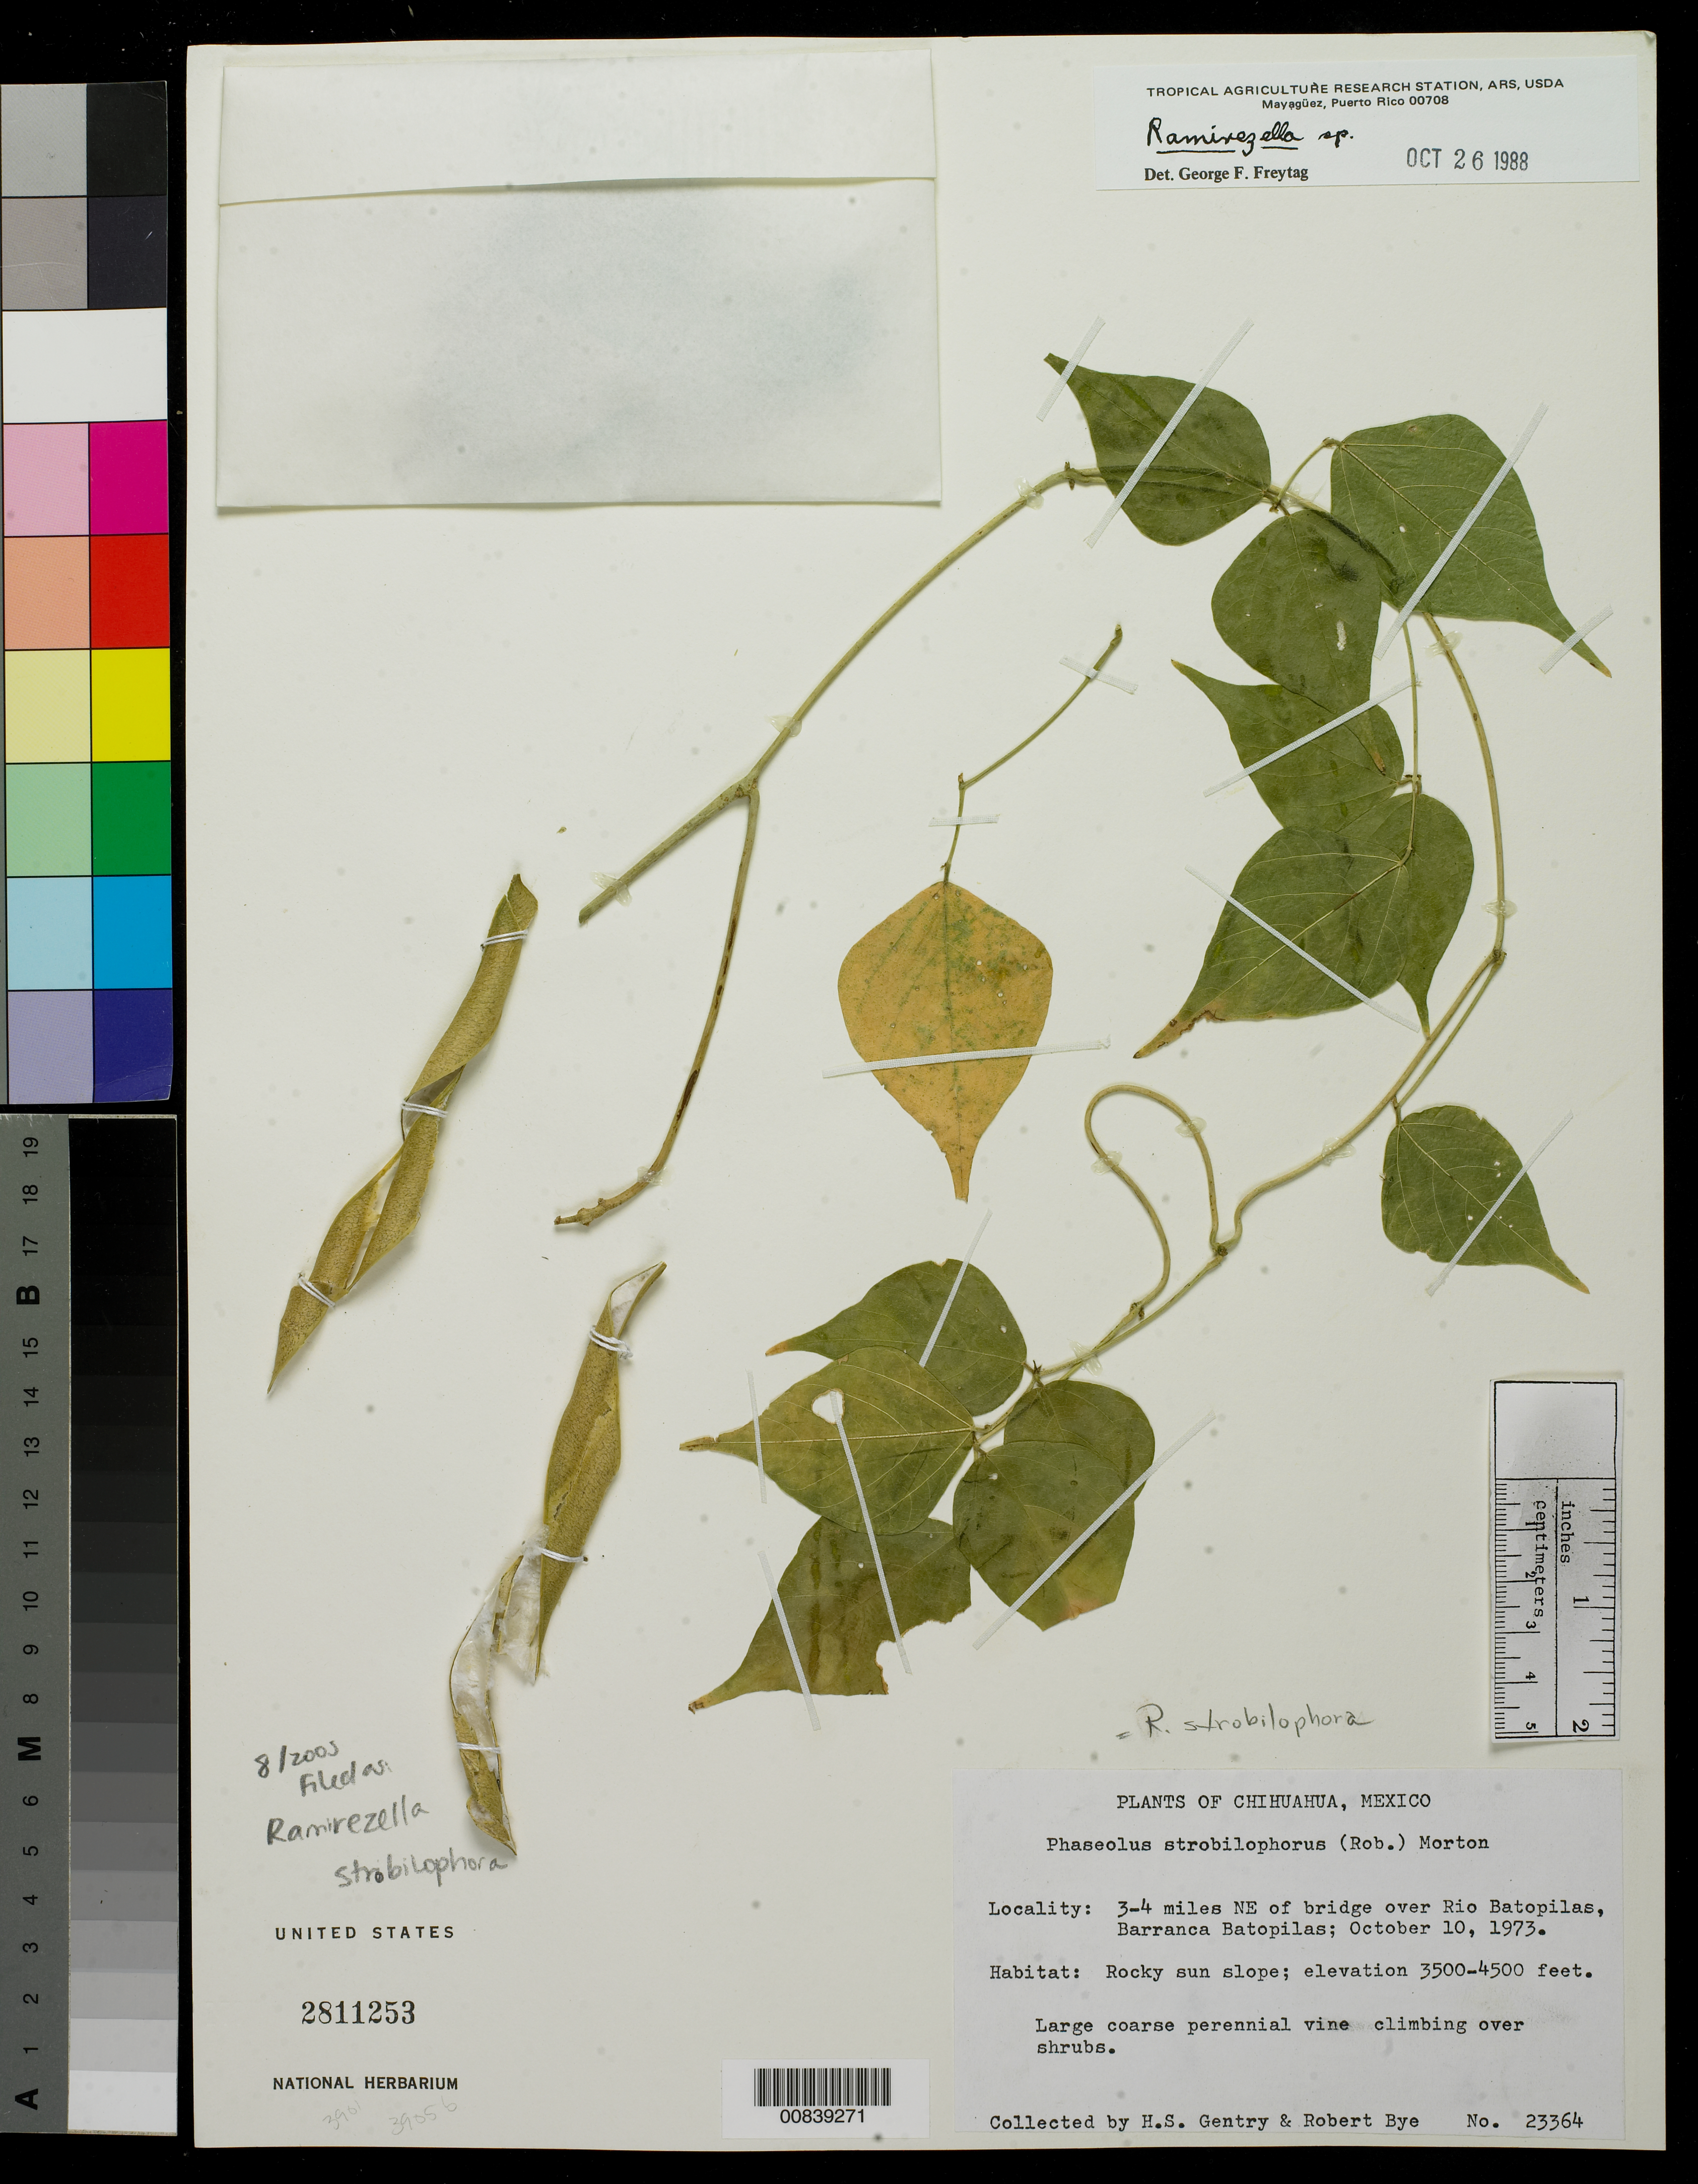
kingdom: Plantae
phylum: Tracheophyta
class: Magnoliopsida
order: Fabales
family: Fabaceae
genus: Ramirezella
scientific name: Ramirezella strobilophora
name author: (B.L. Rob.) Rose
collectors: H. S. Gentry & R. A. Bye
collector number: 23364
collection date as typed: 10 Oct 1973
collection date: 1973-10-10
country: Mexico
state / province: Chihuahua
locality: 3-4 miles NE of bridge over Rio Batopilas, Barranca Batopilas, Chihuahua.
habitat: Rocky sun slope. Climbing over shrubs.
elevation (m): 1067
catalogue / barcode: US 2811253